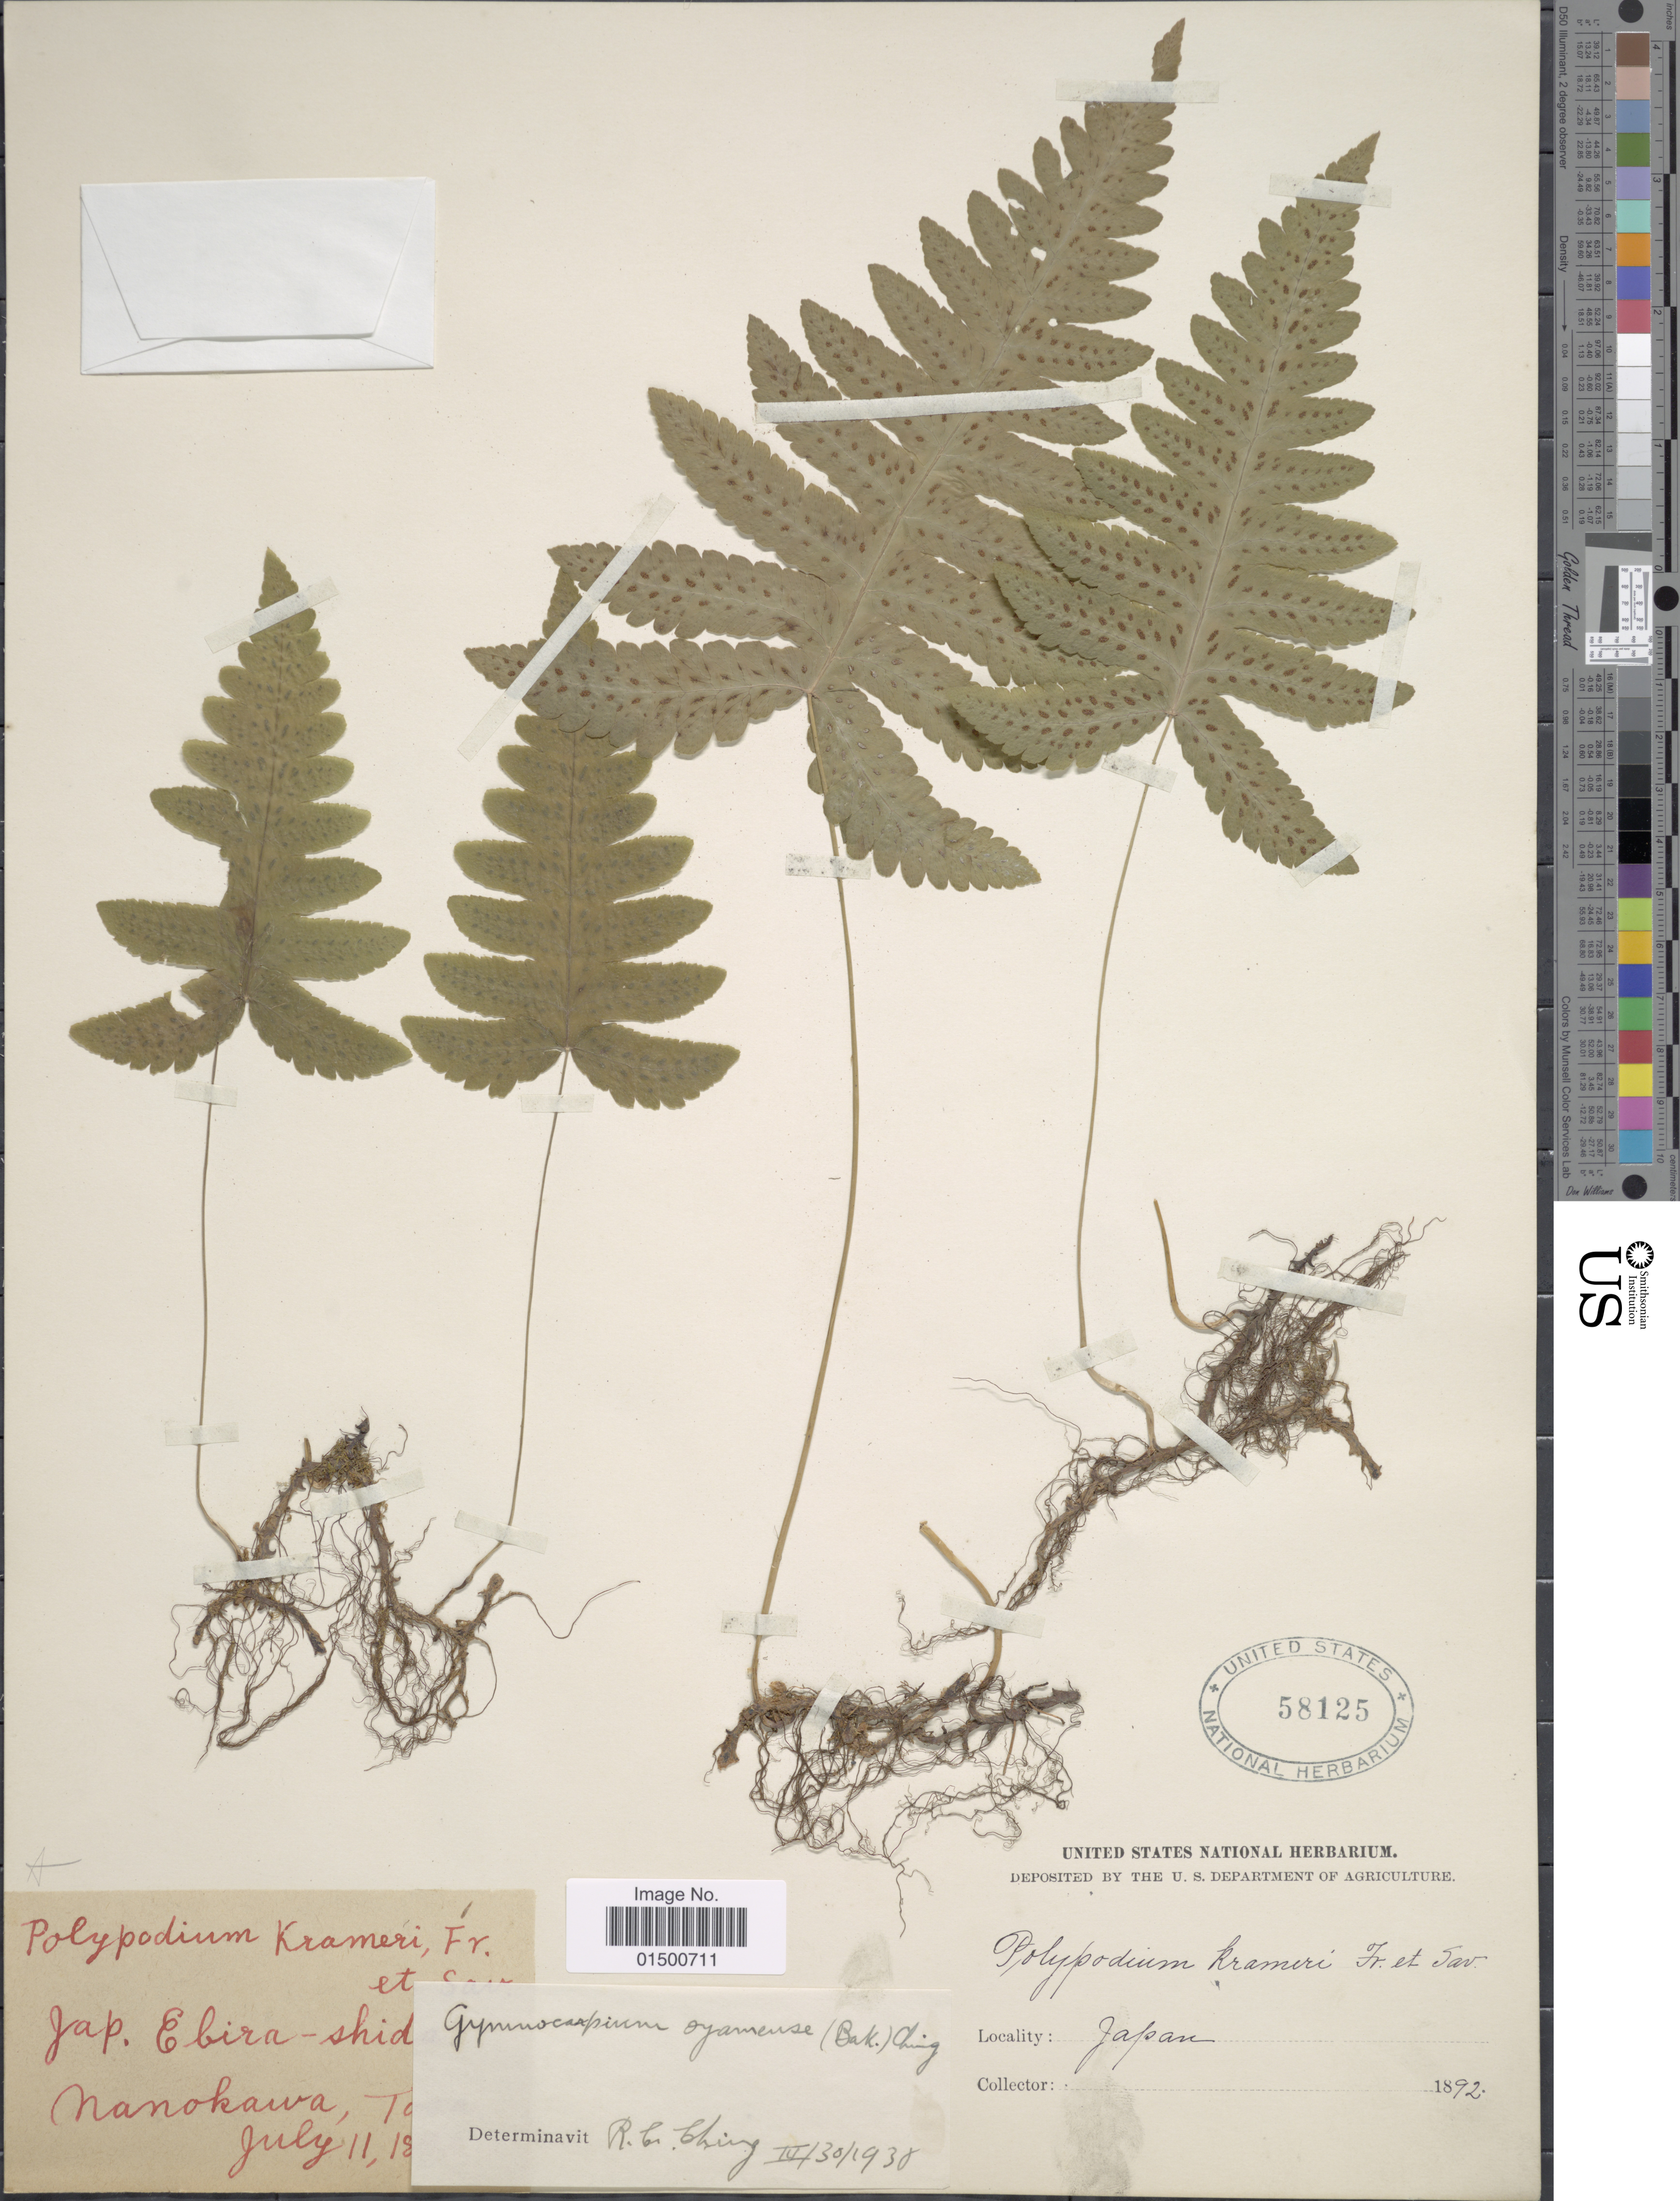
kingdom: Plantae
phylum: Tracheophyta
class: Polypodiopsida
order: Polypodiales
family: Cystopteridaceae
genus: Gymnocarpium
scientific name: Gymnocarpium oyamense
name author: (Baker) Ching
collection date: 1892-07-11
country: Japan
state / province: Koti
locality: Ebira, Nanokawa, Tosa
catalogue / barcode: US 58125